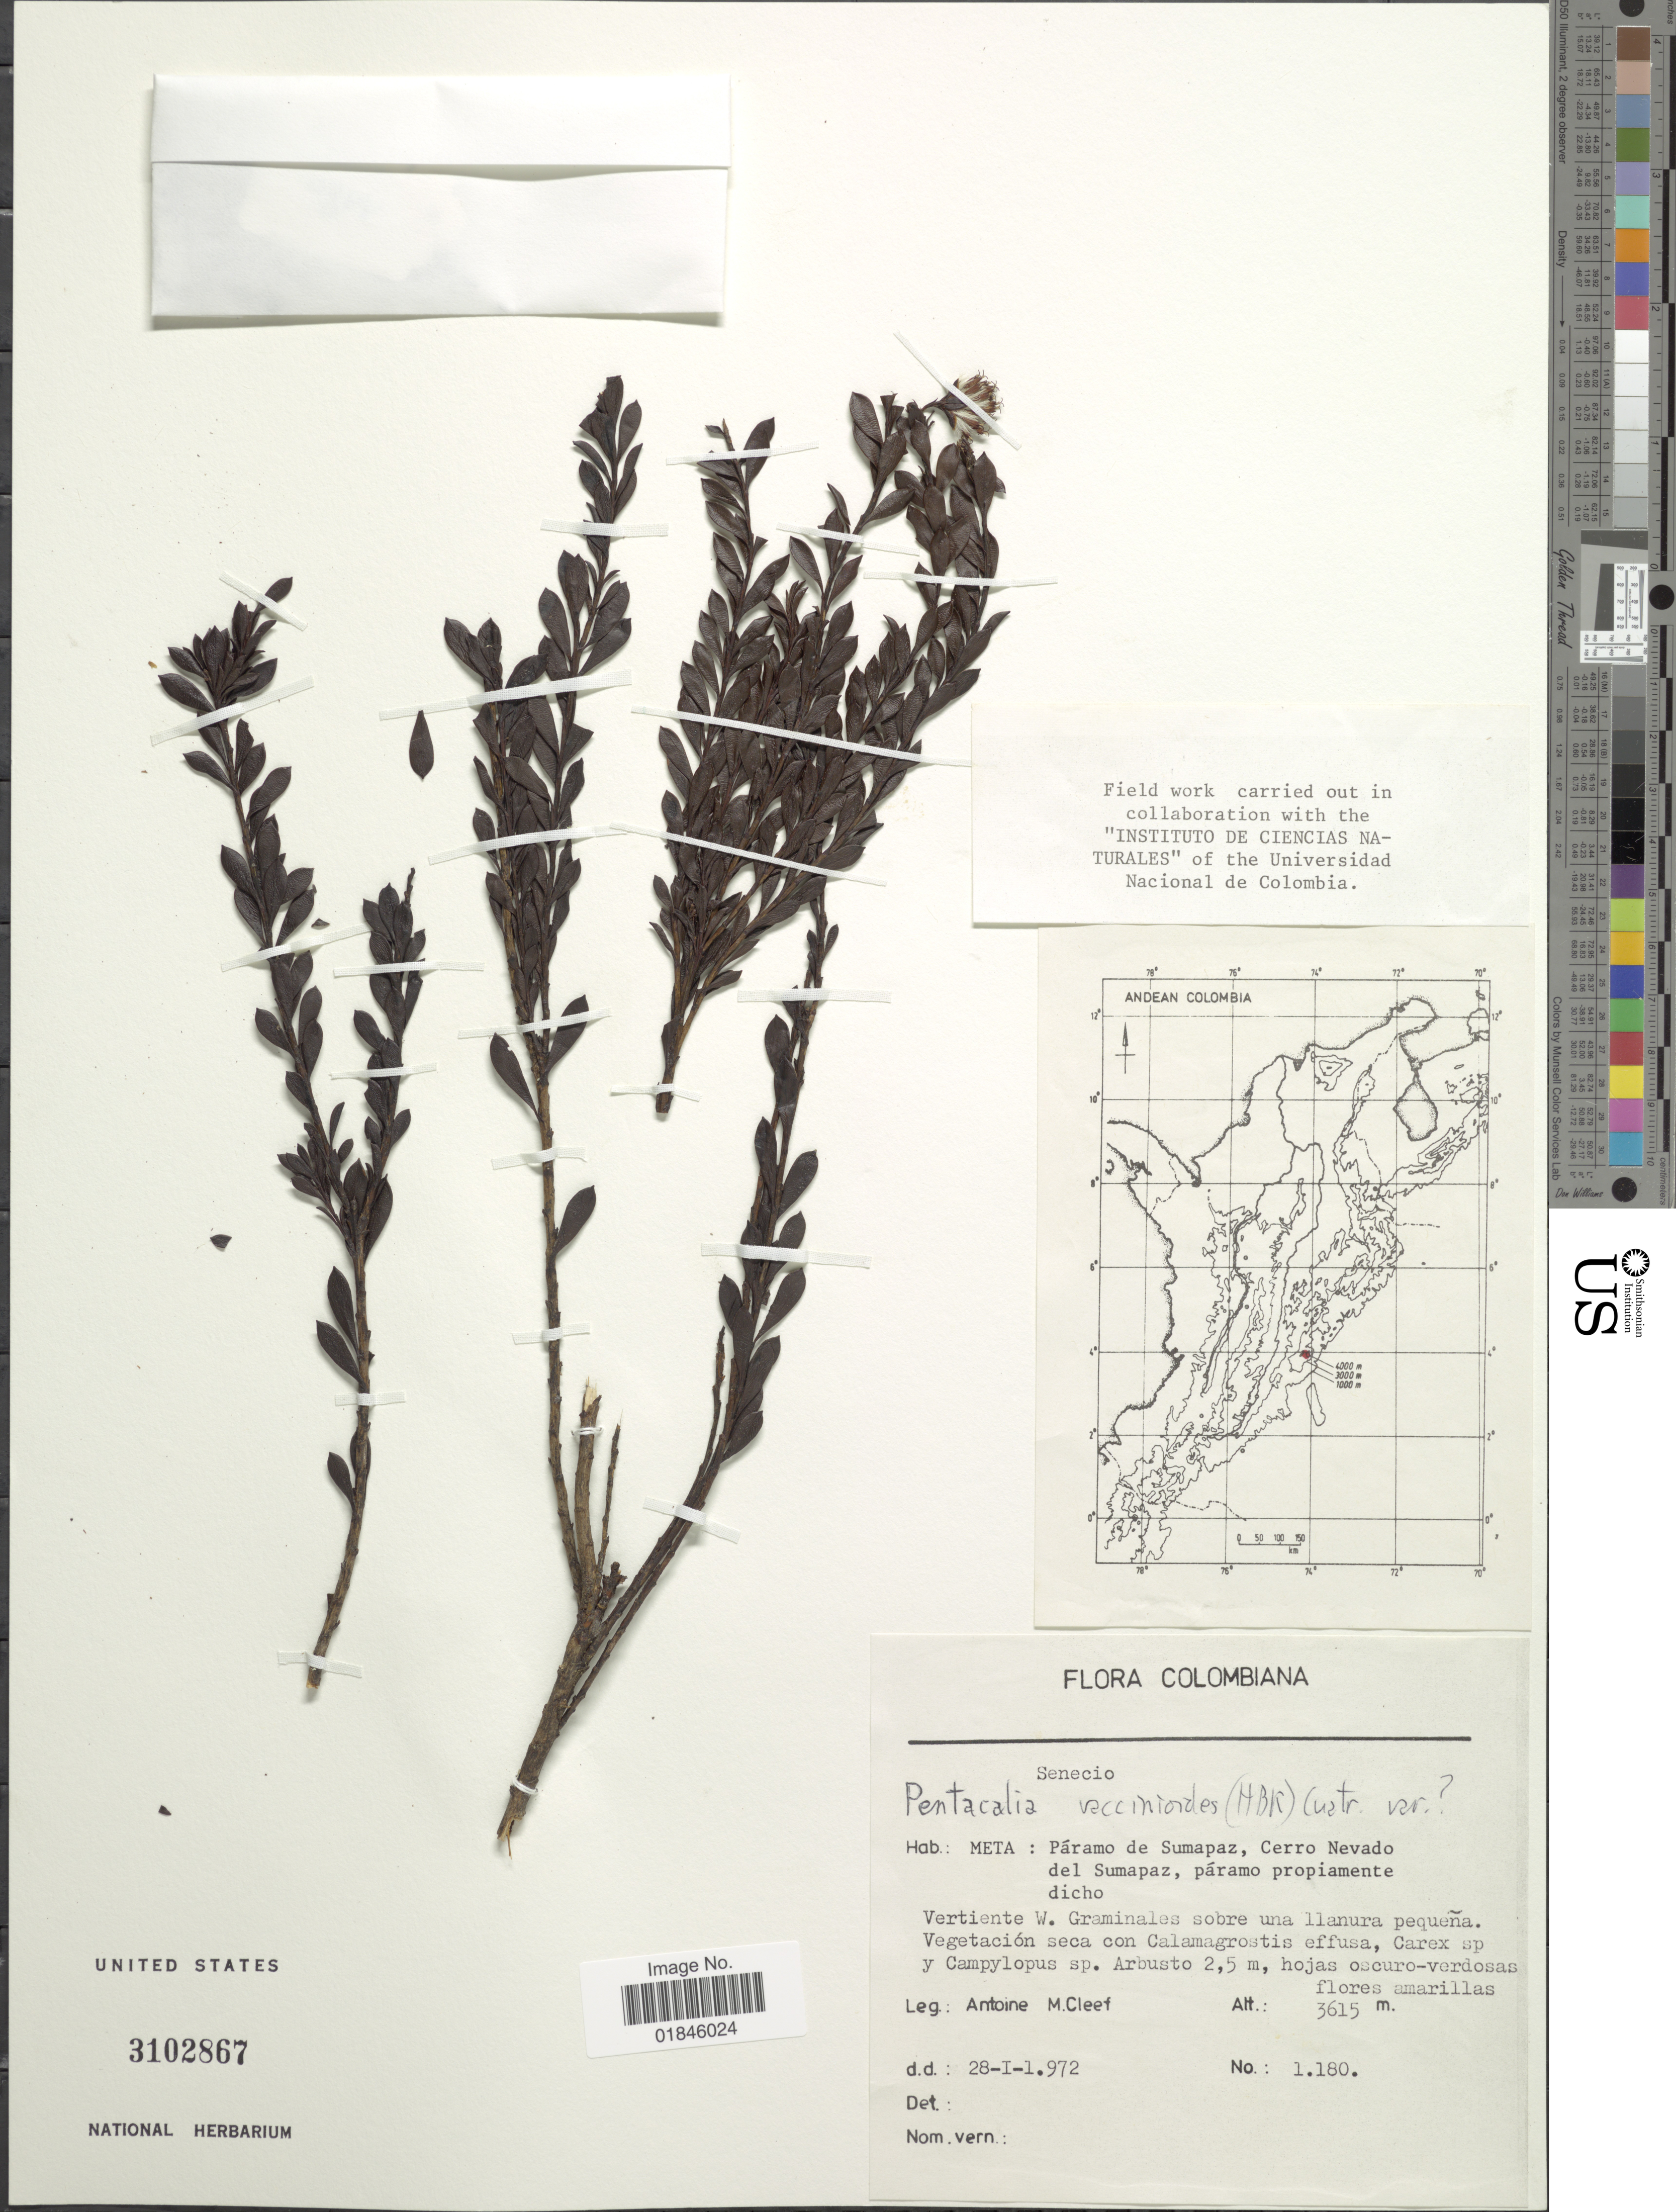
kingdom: Plantae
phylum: Tracheophyta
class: Magnoliopsida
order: Asterales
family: Asteraceae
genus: Pentacalia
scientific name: Pentacalia vaccinioides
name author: (Kunth) Cuatrec.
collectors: A. M. Cleef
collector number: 1180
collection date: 1972-01-28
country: Colombia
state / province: Meta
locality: Meta: Páramo de Sumapaz, Cerro Nevado del Sumapaz, páramo propiamente dicho. Vertiente W. Graminales sobre una llanura pequeña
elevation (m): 3615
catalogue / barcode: US 3102867